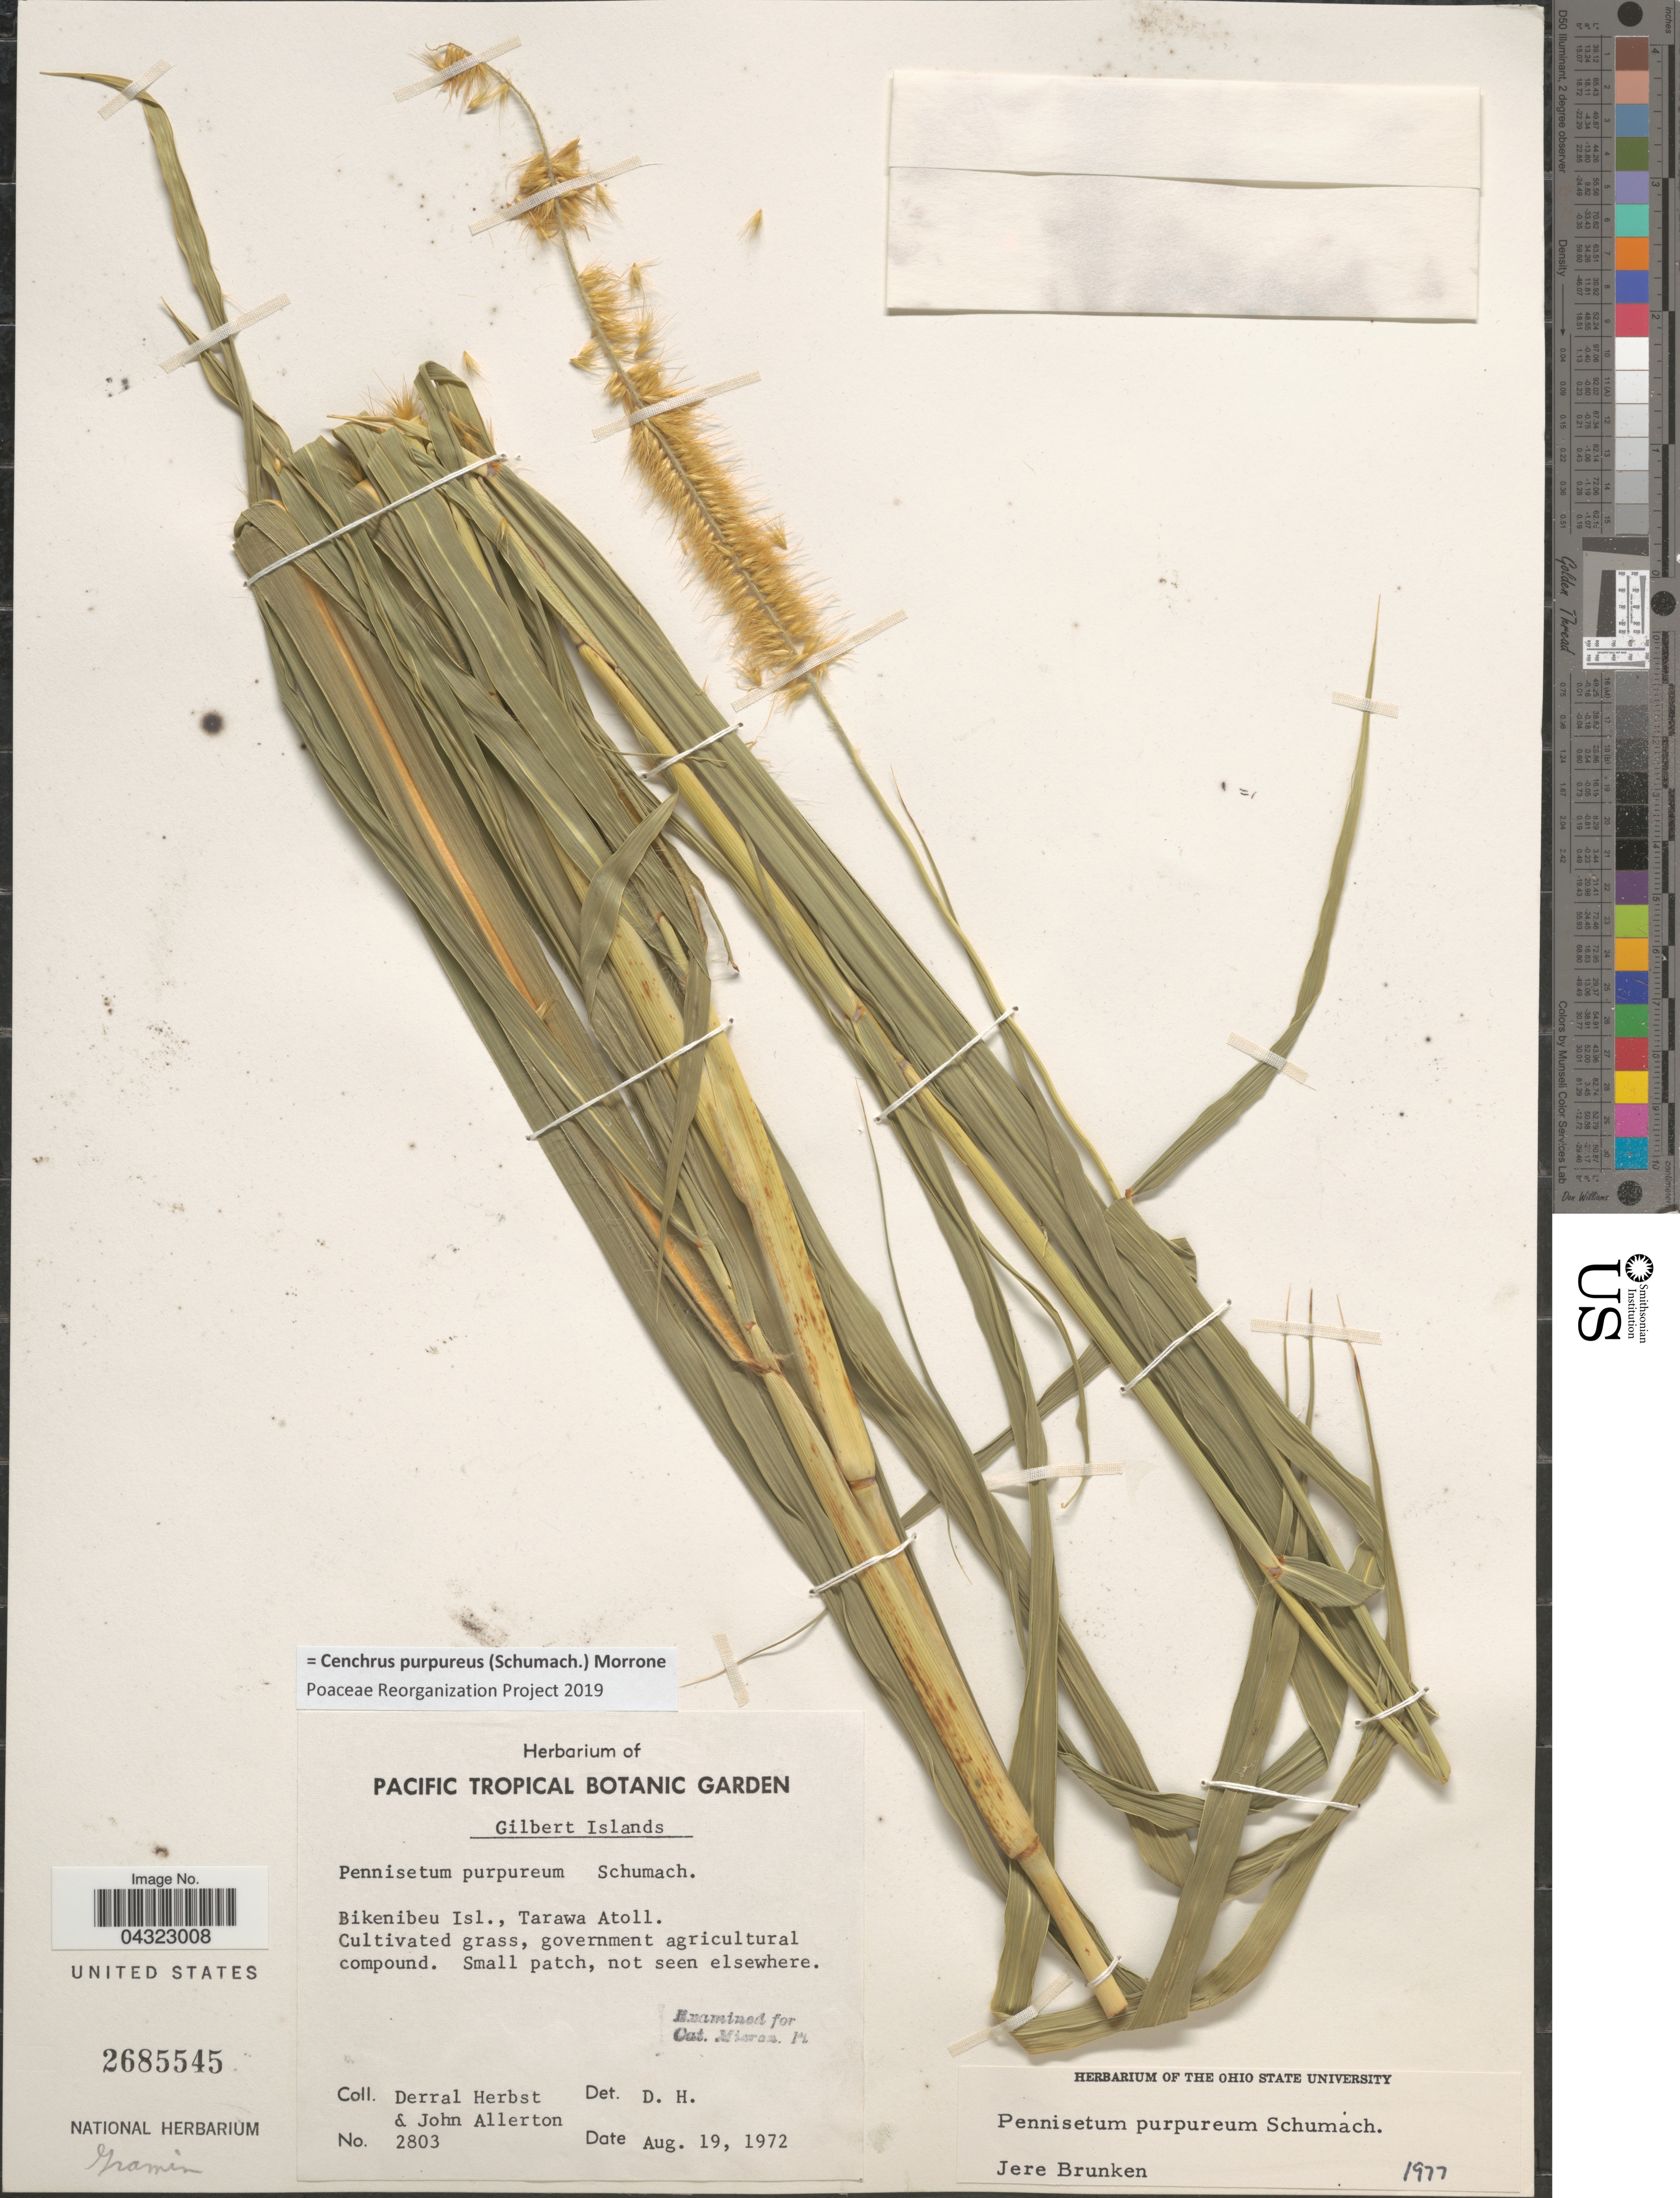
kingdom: Plantae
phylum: Tracheophyta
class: Liliopsida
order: Poales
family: Poaceae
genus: Cenchrus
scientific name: Cenchrus purpureus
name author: (Schumach.) Morrone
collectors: D. R. Herbst & J. Allerton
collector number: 2803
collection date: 1972-08-19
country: Kiribati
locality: Gilbert Islands. Bikenibeu Isl., Tarawa Atoll.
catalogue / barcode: US 2685545